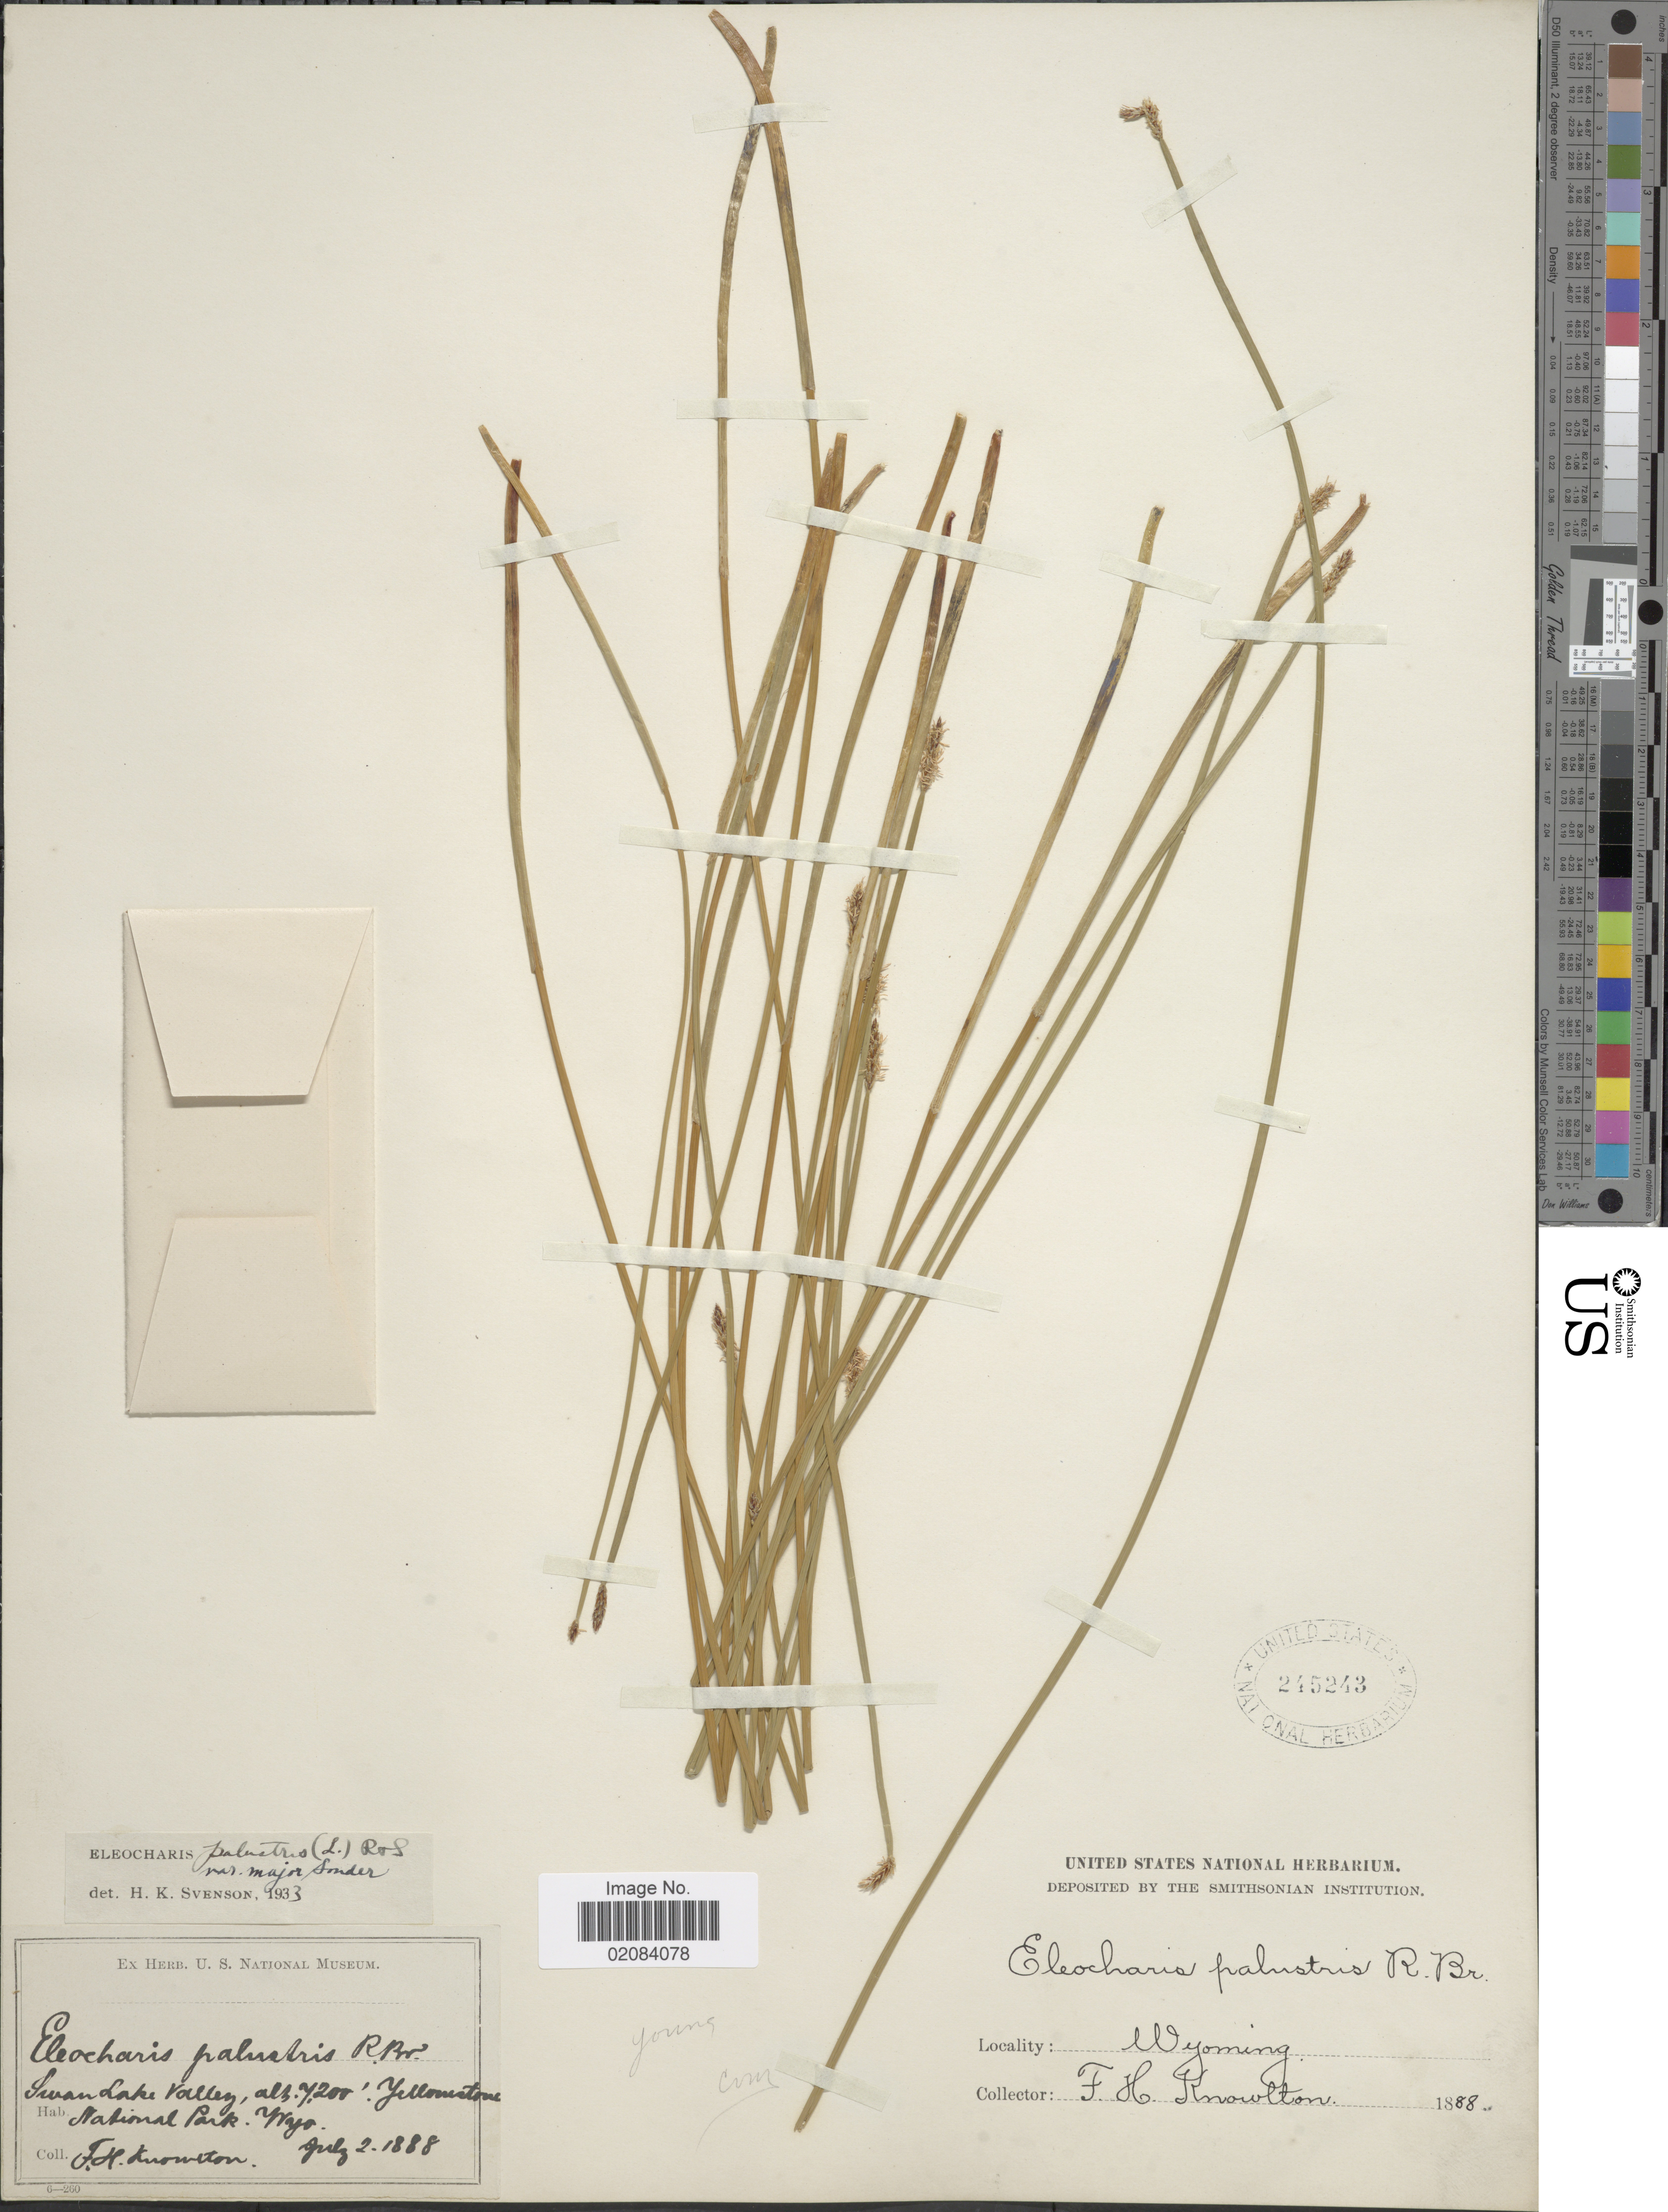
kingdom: Plantae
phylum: Tracheophyta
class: Liliopsida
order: Poales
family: Cyperaceae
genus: Eleocharis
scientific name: Eleocharis palustris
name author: (L.) Roem. & Schult.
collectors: F. H. Knowlton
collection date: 1888-07-02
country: United States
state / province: Wyoming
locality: Swan Lake valley. Yellowstone National Park. Wyo.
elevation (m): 2195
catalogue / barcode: US 245243